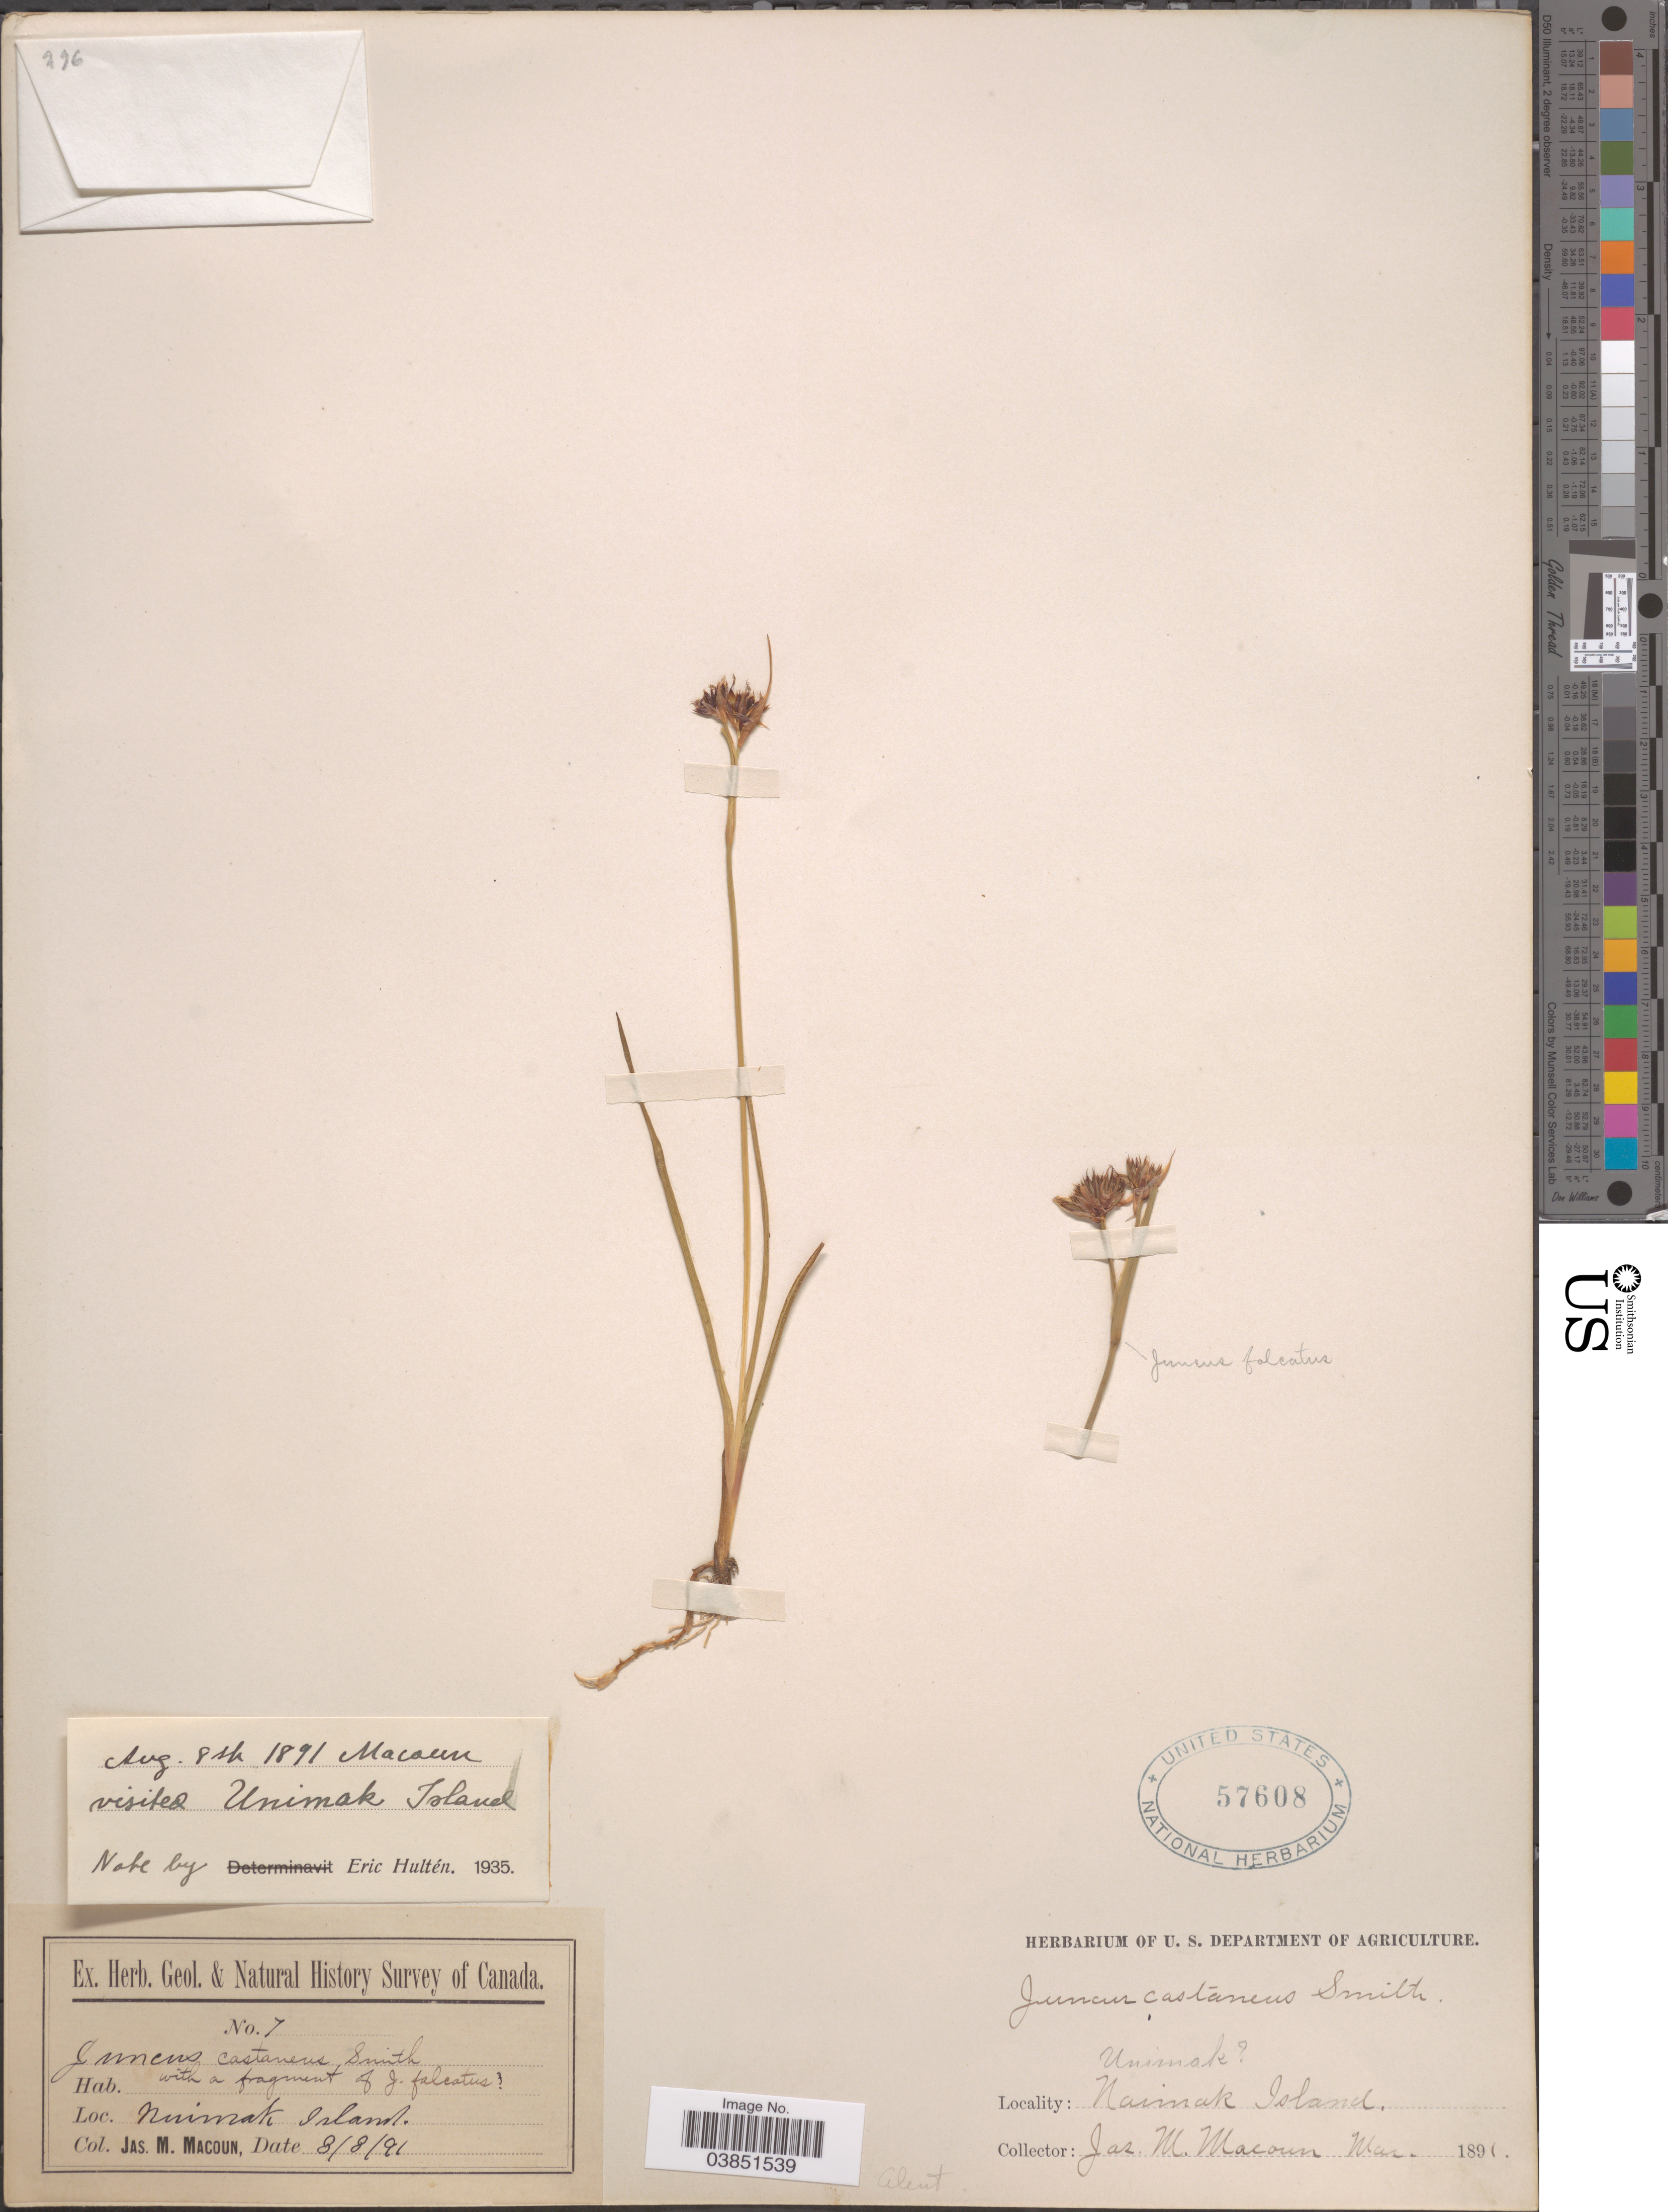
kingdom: Plantae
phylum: Tracheophyta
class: Liliopsida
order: Poales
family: Juncaceae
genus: Juncus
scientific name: Juncus castaneus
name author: Sm.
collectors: J. M. Macoun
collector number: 7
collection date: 1891-08-08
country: United States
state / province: Alaska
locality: Unimak Island.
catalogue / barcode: US 57608